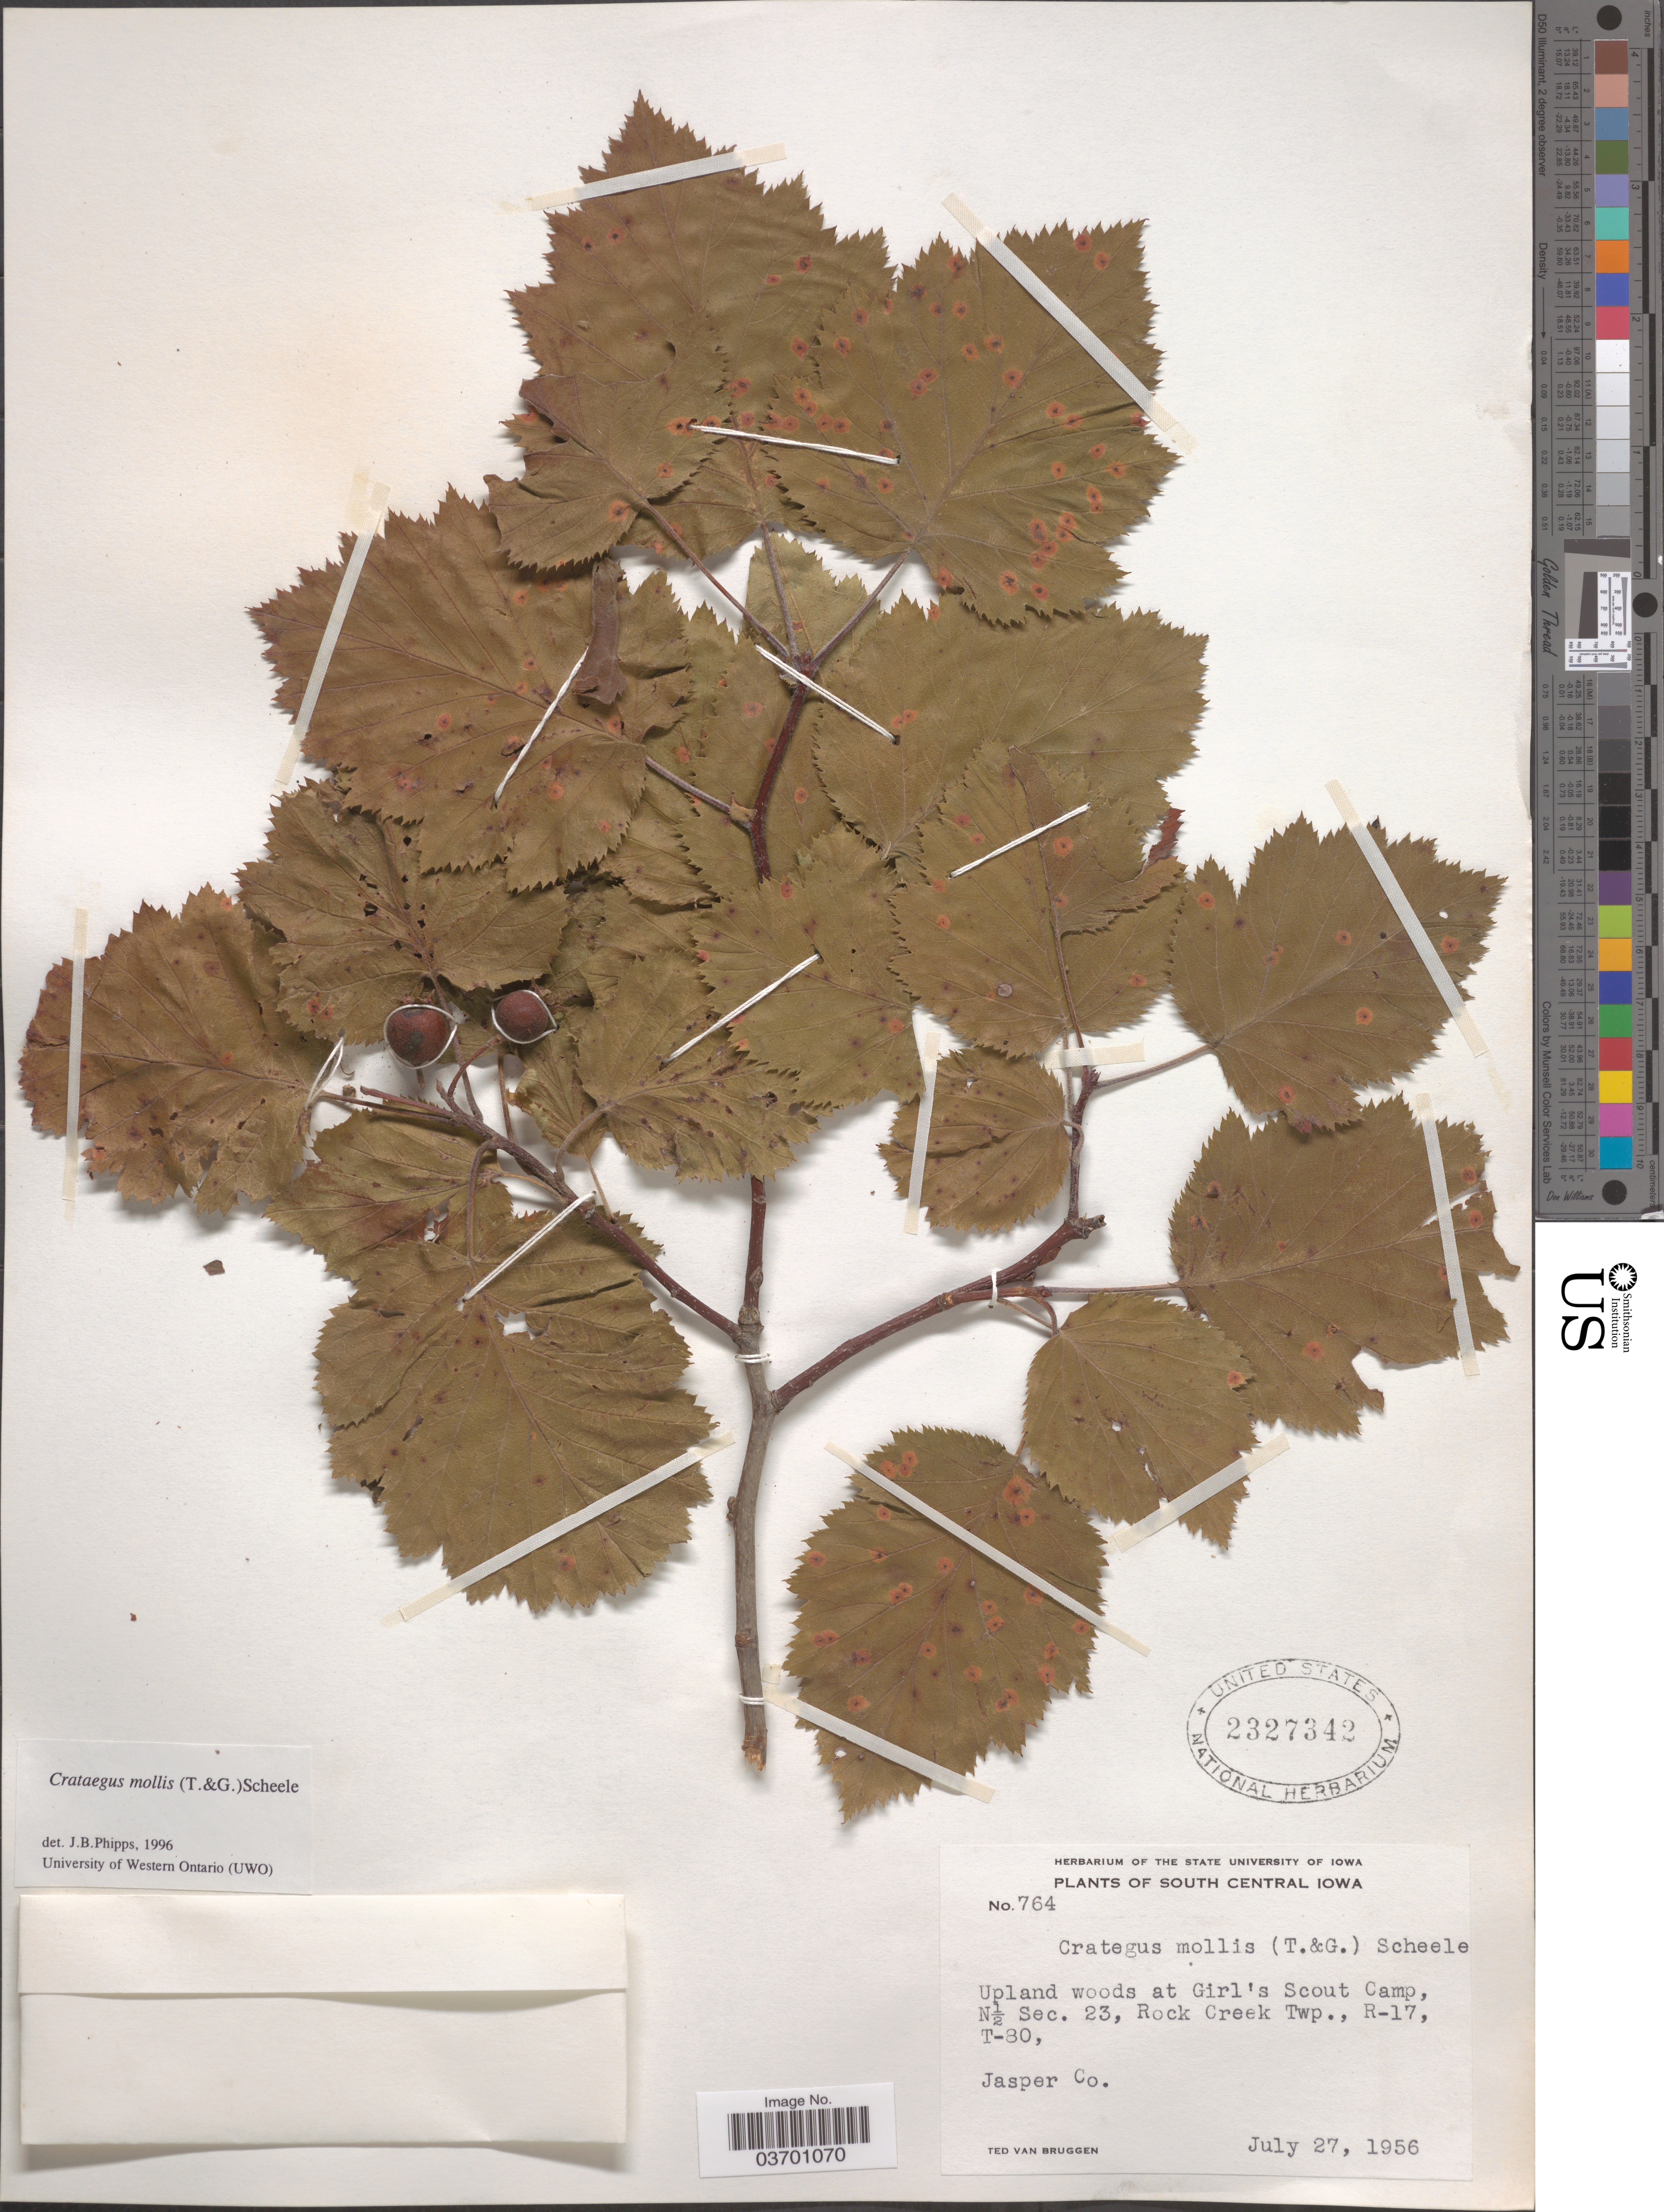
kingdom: Plantae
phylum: Tracheophyta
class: Magnoliopsida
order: Rosales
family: Rosaceae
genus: Crataegus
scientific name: Crataegus mollis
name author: (Torr. & A. Gray) Scheele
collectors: T. van Bruggen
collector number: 764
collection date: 1956-07-27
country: United States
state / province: Iowa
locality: South Central Iowa. Upland woods at Girl's Scout Camp, N½ Sec. 23, Rock Creek Twp., R-17, T-80, Jasper Co.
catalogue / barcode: US 2327342